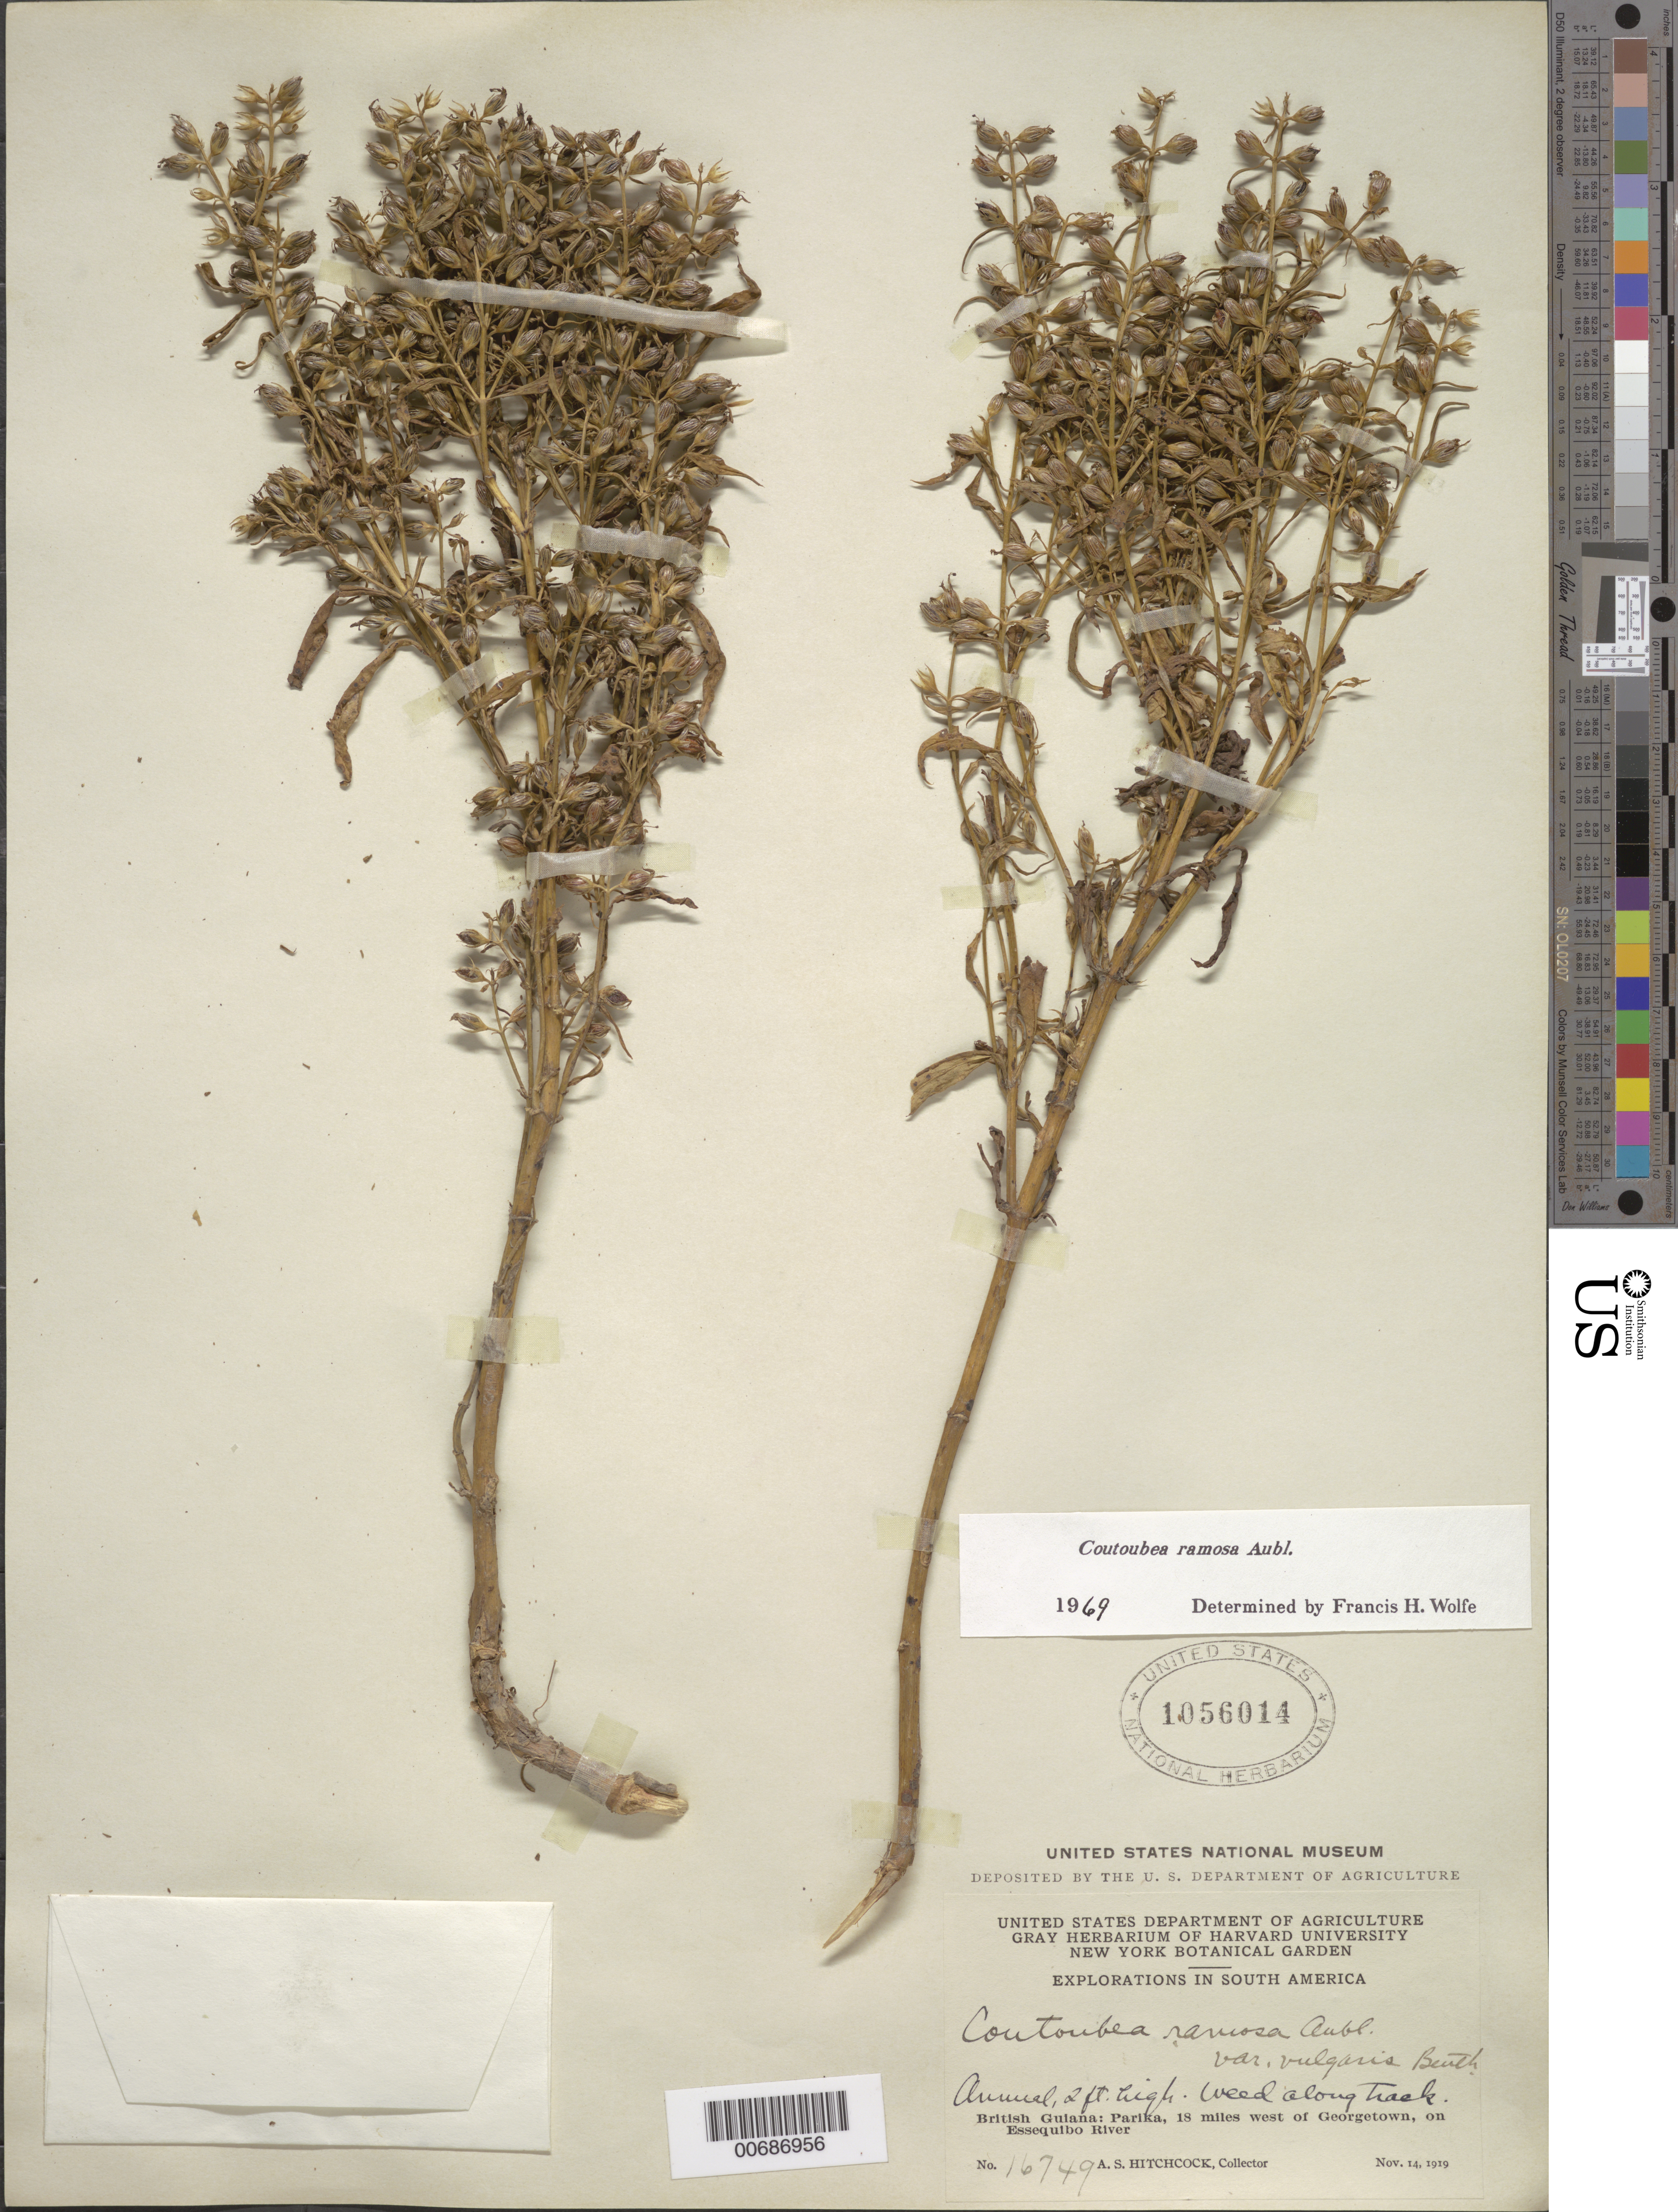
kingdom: Plantae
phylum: Tracheophyta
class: Magnoliopsida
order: Gentianales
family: Gentianaceae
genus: Coutoubea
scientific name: Coutoubea ramosa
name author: Aubl.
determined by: Wolfe, F. H.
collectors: A. S. Hitchcock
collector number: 16749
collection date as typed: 14-Nov-19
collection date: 1919-11-14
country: Guyana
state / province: Essequibo Isl-W. Demerara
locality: Parika, 18 mi. W of Georgetown, on Essequibo R.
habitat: Weed along track;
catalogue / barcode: US 1056014